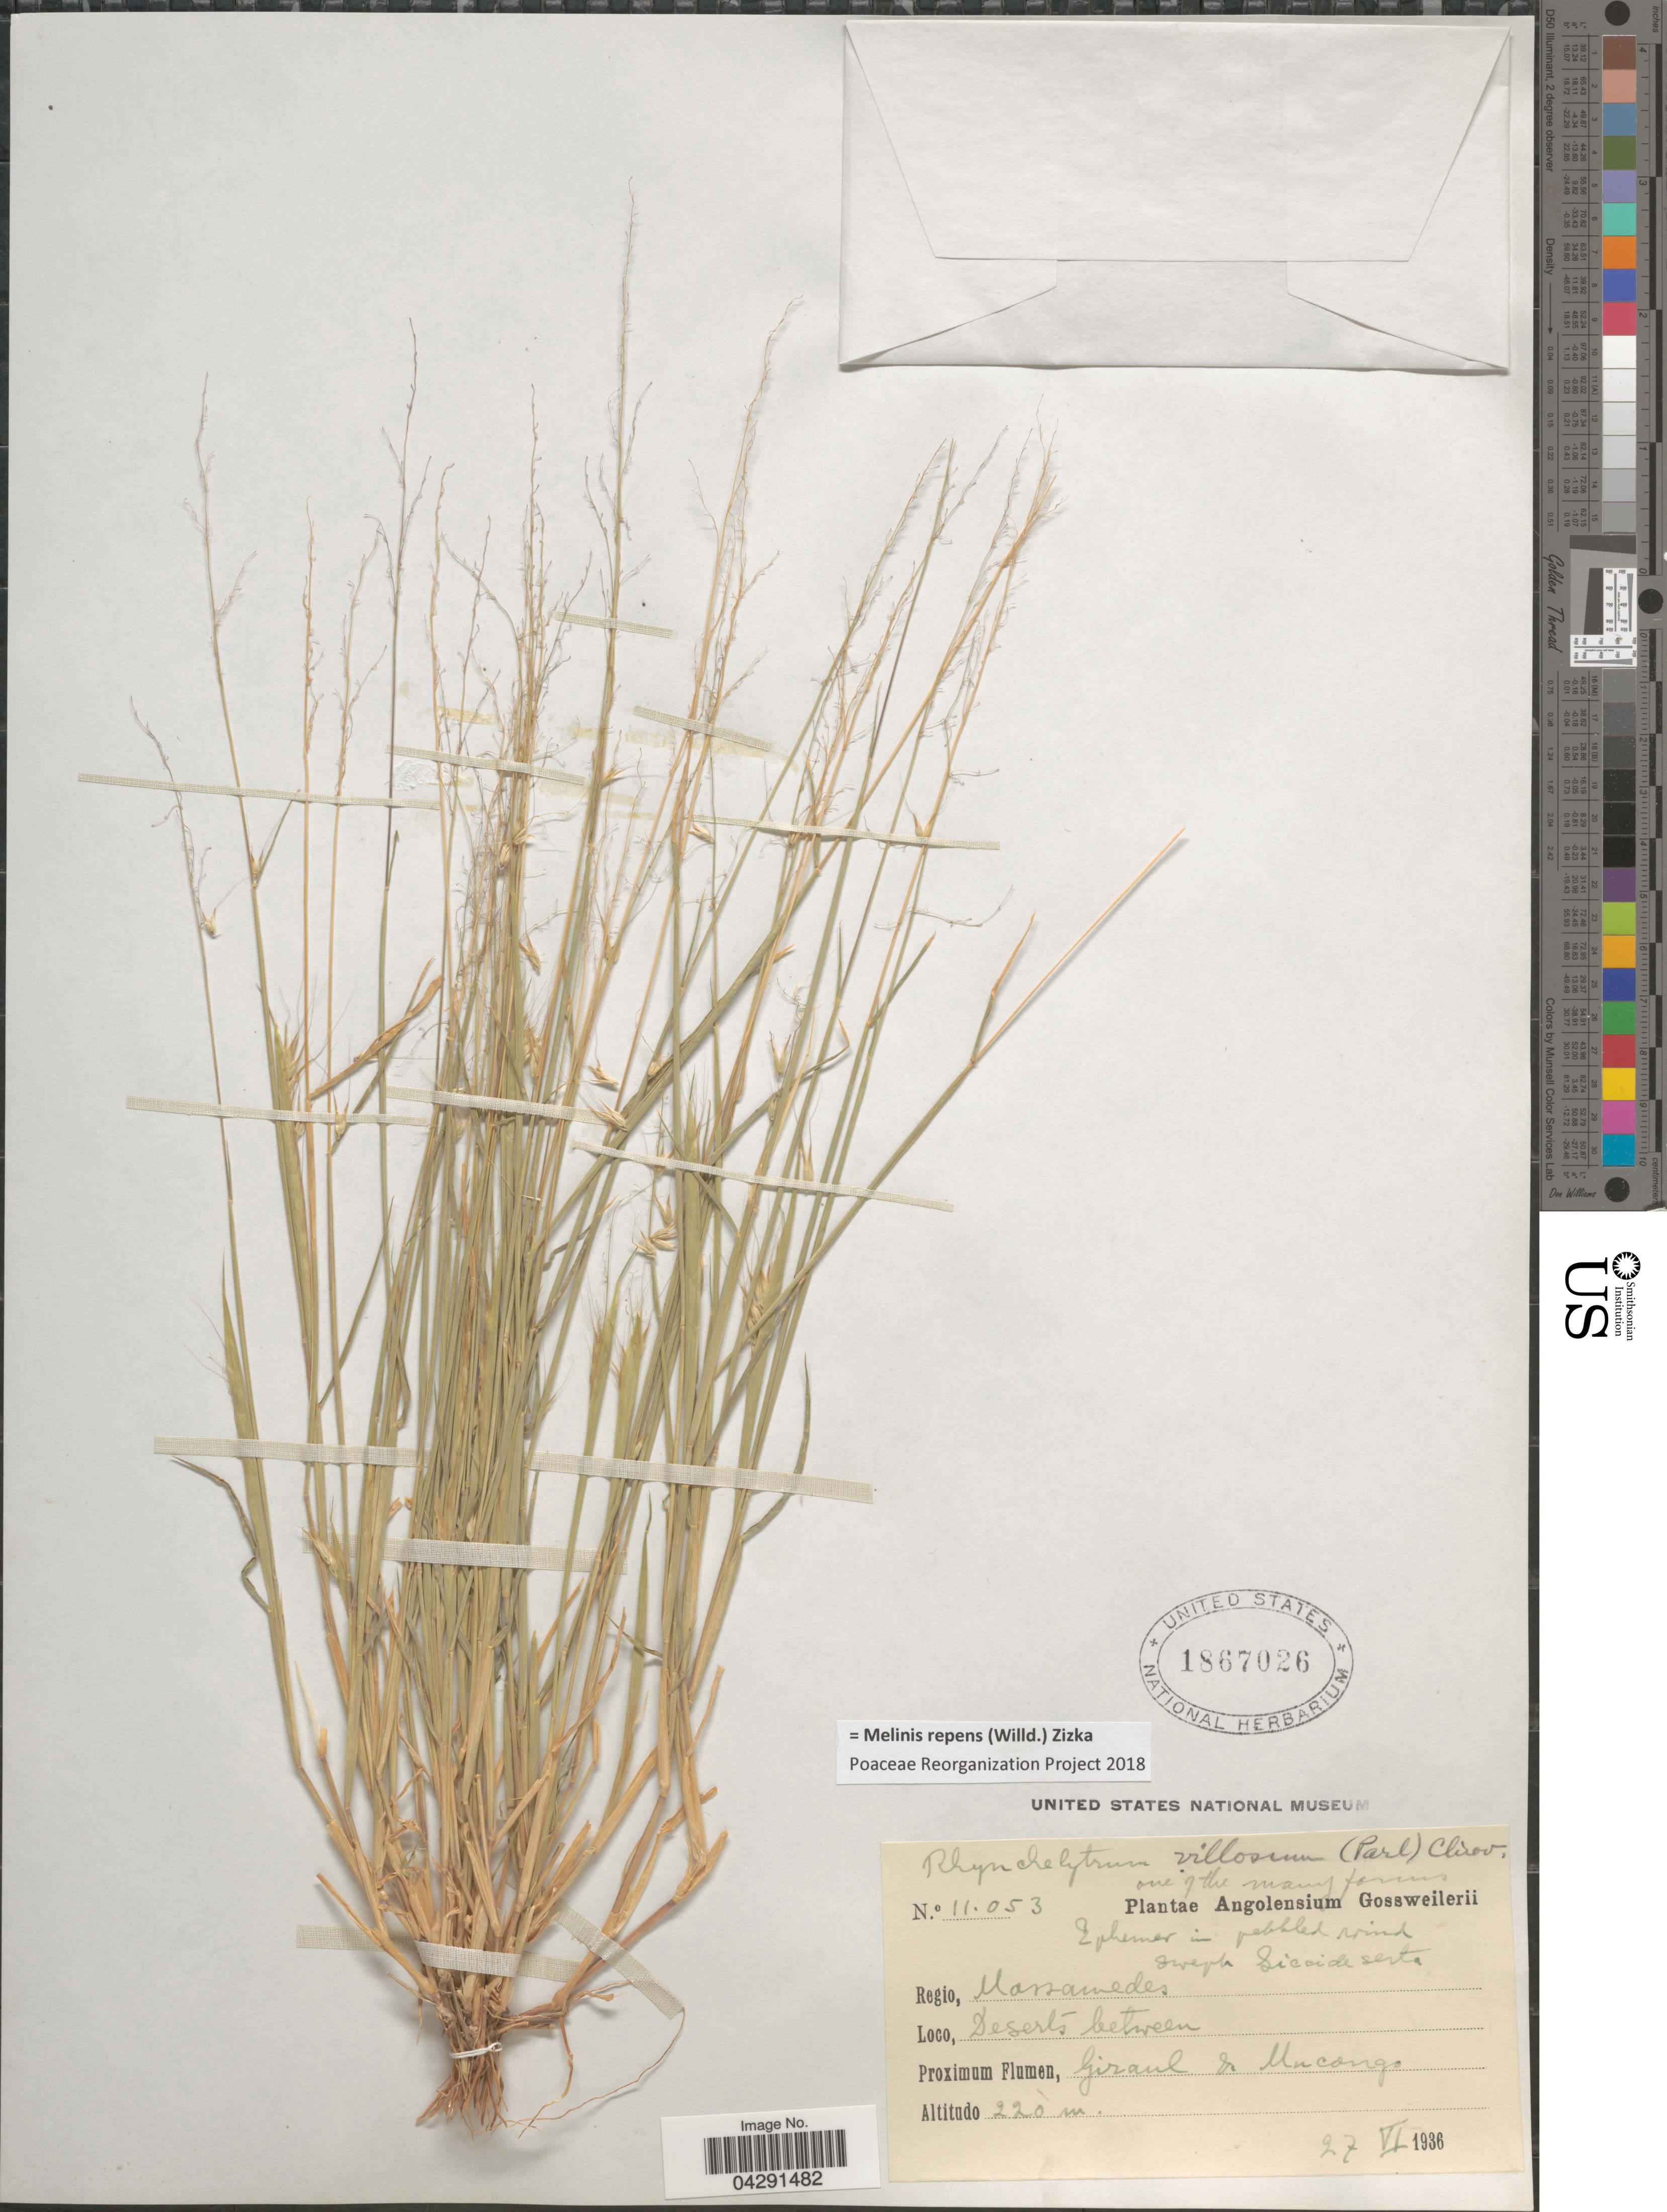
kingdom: Plantae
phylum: Tracheophyta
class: Liliopsida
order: Poales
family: Poaceae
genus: Melinis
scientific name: Melinis repens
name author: (Willd.) Zizka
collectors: -. Gossweiler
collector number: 11053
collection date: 1936-06-27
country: Angola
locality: Angolensium. Regio, Mossamedes. Deserts between Proximum Flumen, Giraul de Mucongo.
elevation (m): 220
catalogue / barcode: US 1867026